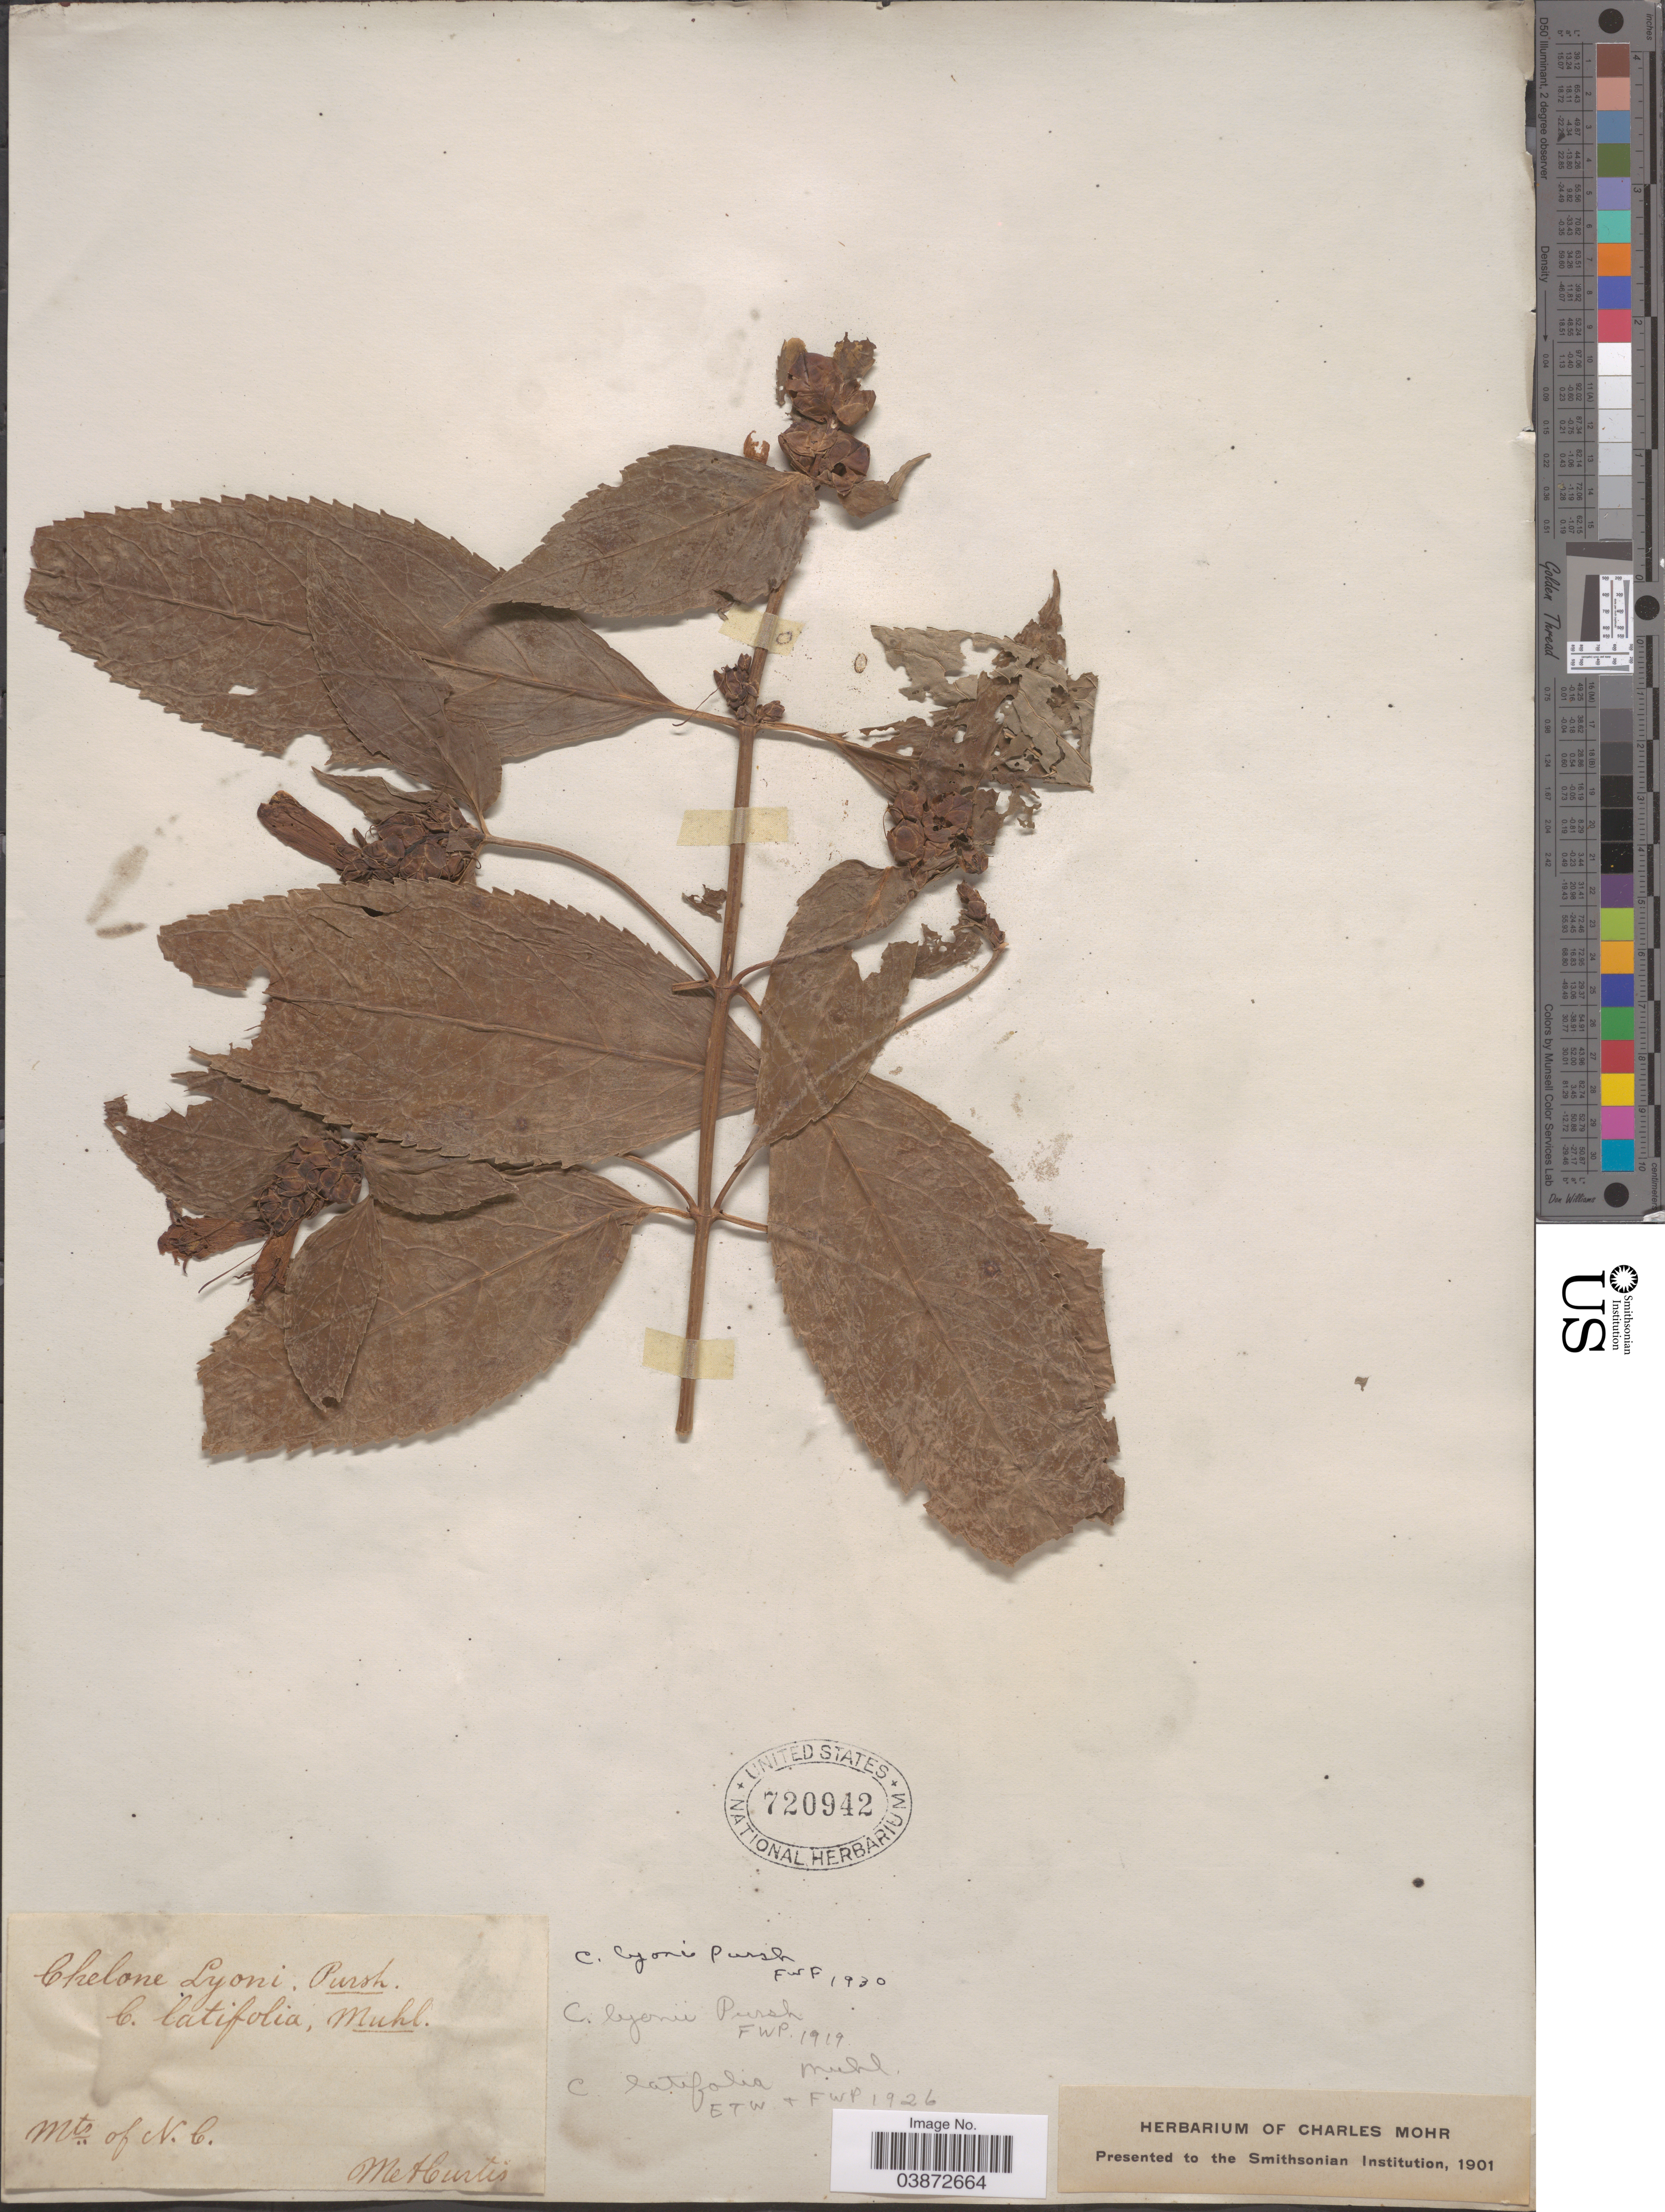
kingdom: Plantae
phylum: Tracheophyta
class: Magnoliopsida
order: Lamiales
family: Plantaginaceae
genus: Chelone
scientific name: Chelone lyonii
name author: Pursh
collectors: M. A. Curtis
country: United States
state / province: North Carolina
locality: Mts. of N.C.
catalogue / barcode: US 720942